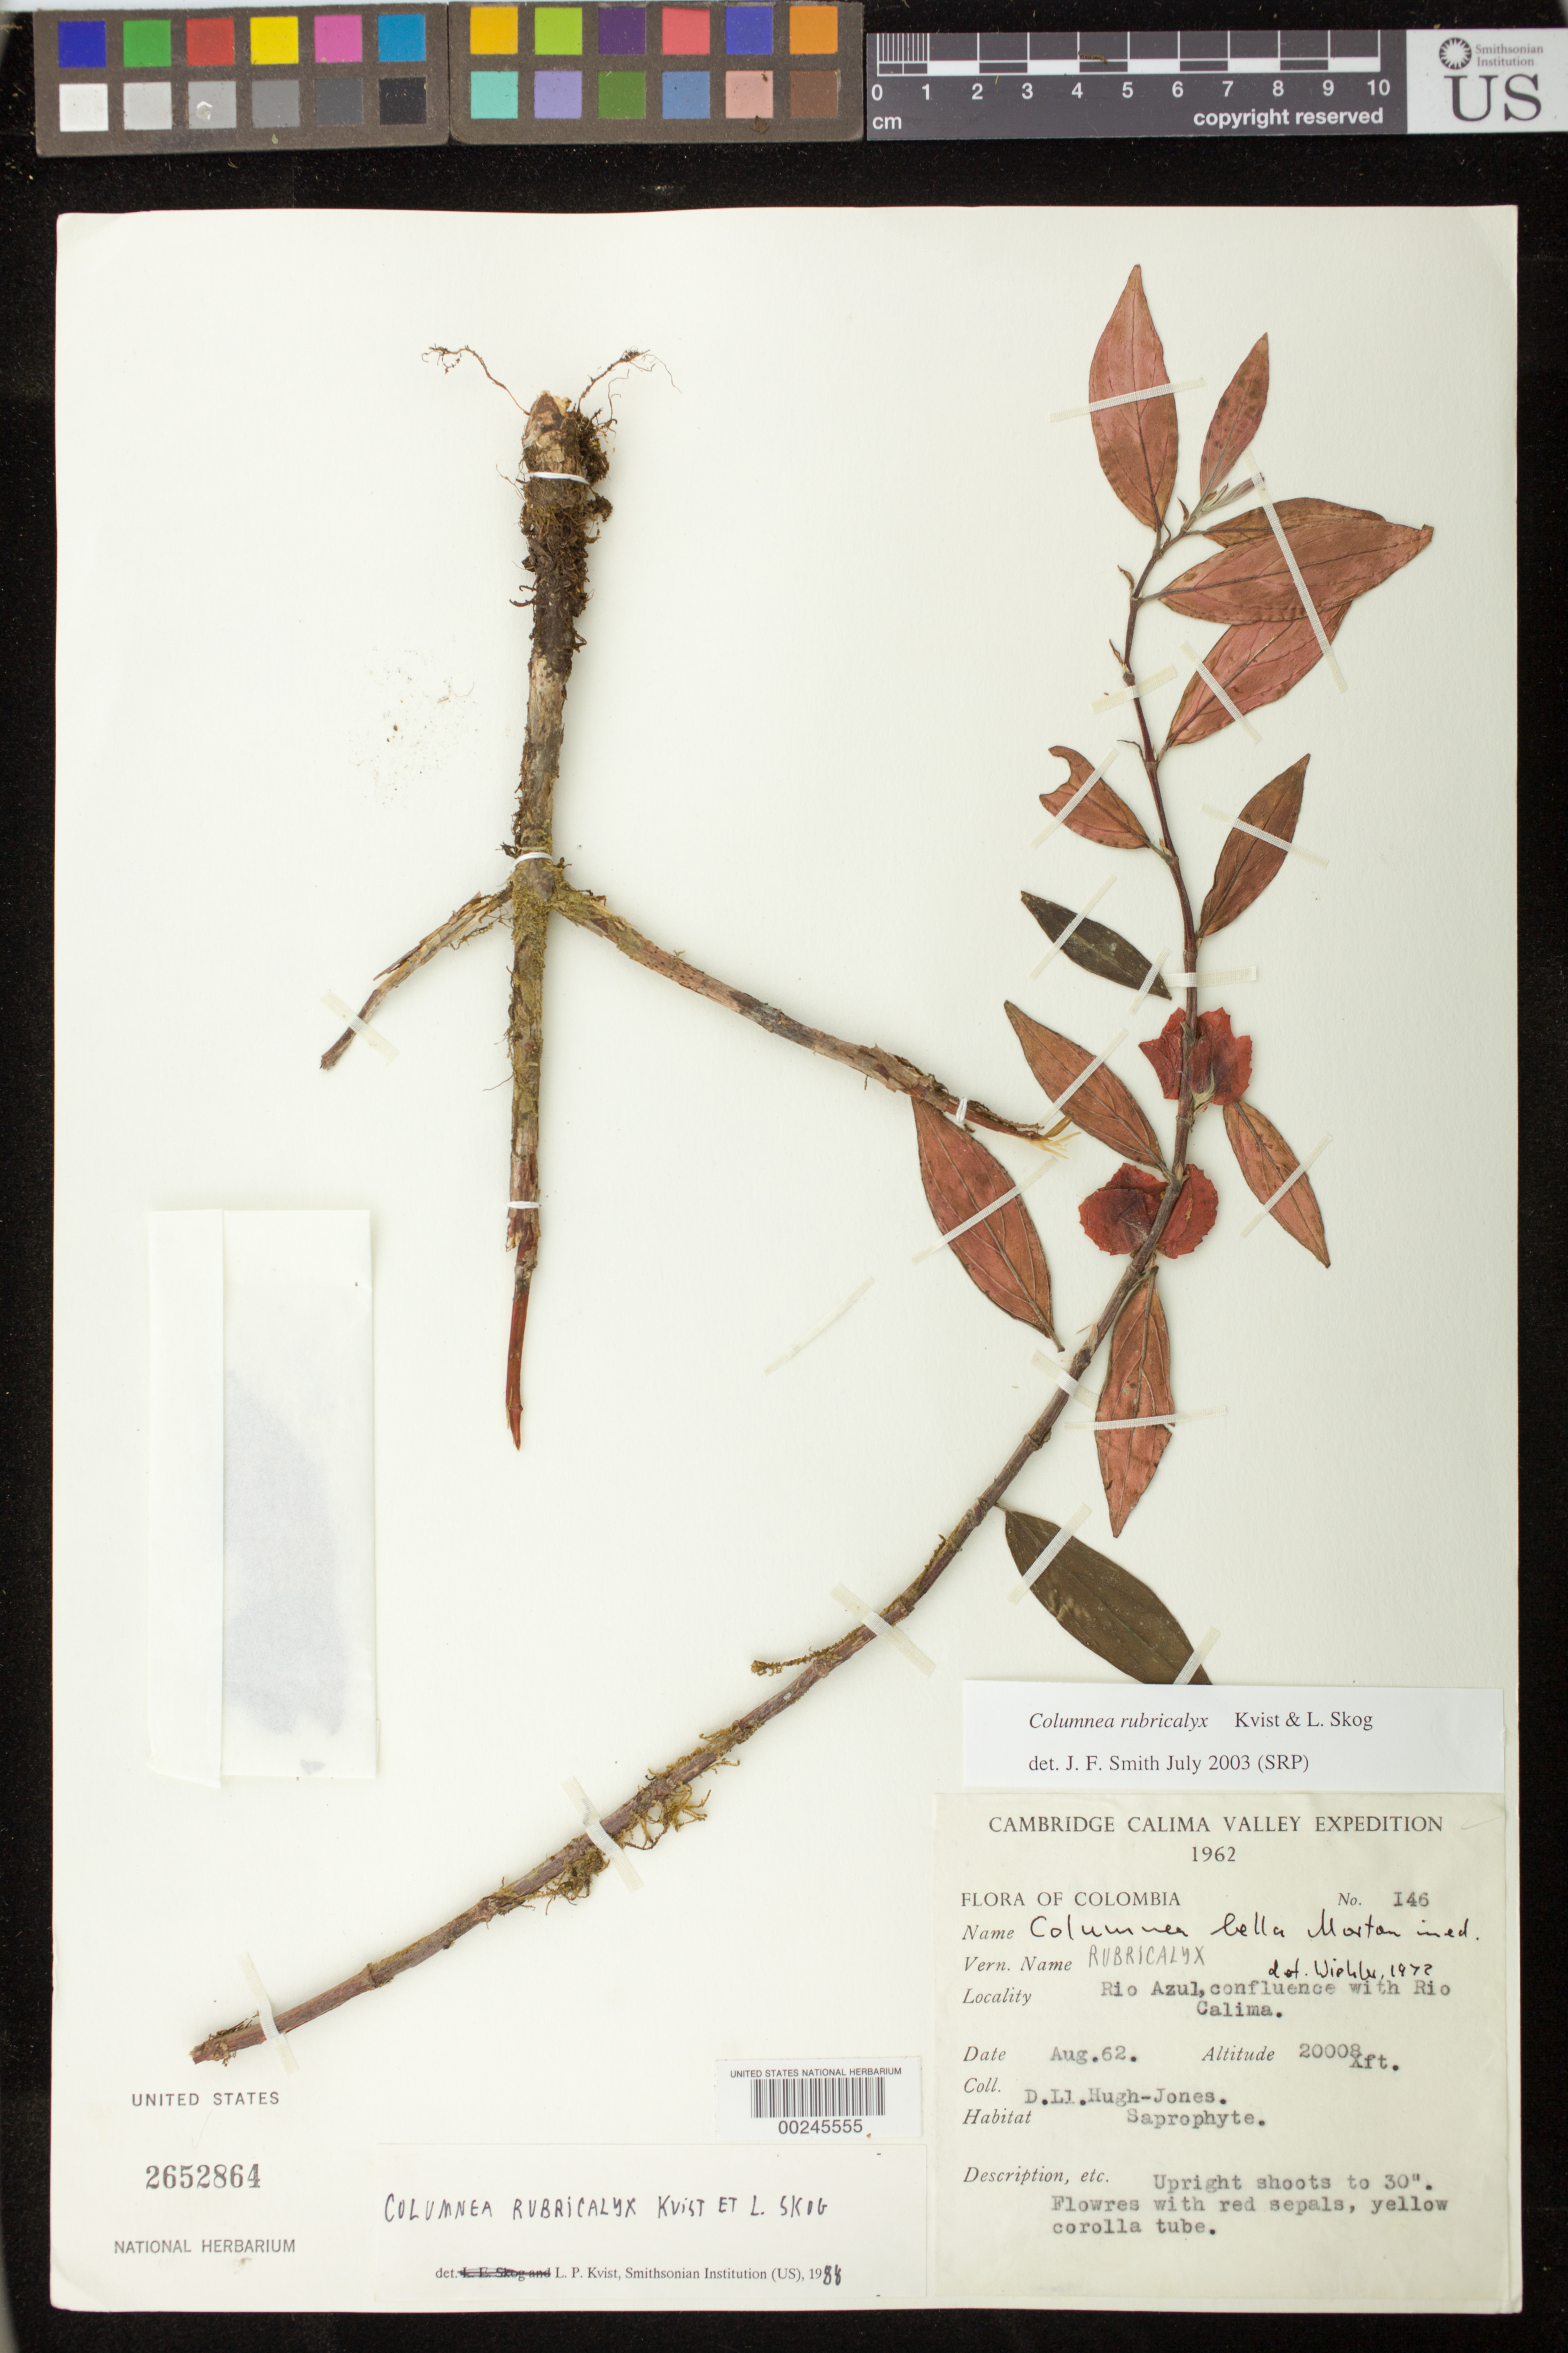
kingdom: Plantae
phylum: Tracheophyta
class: Magnoliopsida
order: Lamiales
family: Gesneriaceae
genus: Columnea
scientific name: Columnea rubricalyx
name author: L.P. Kvist & L.E. Skog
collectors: D. Hugh-Jones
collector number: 146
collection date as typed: Aug 1962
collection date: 1962-08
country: Colombia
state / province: Valle del Cauca (?)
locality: Rio Azul, confluence with Rio Calima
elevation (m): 610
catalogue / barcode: US 2652864